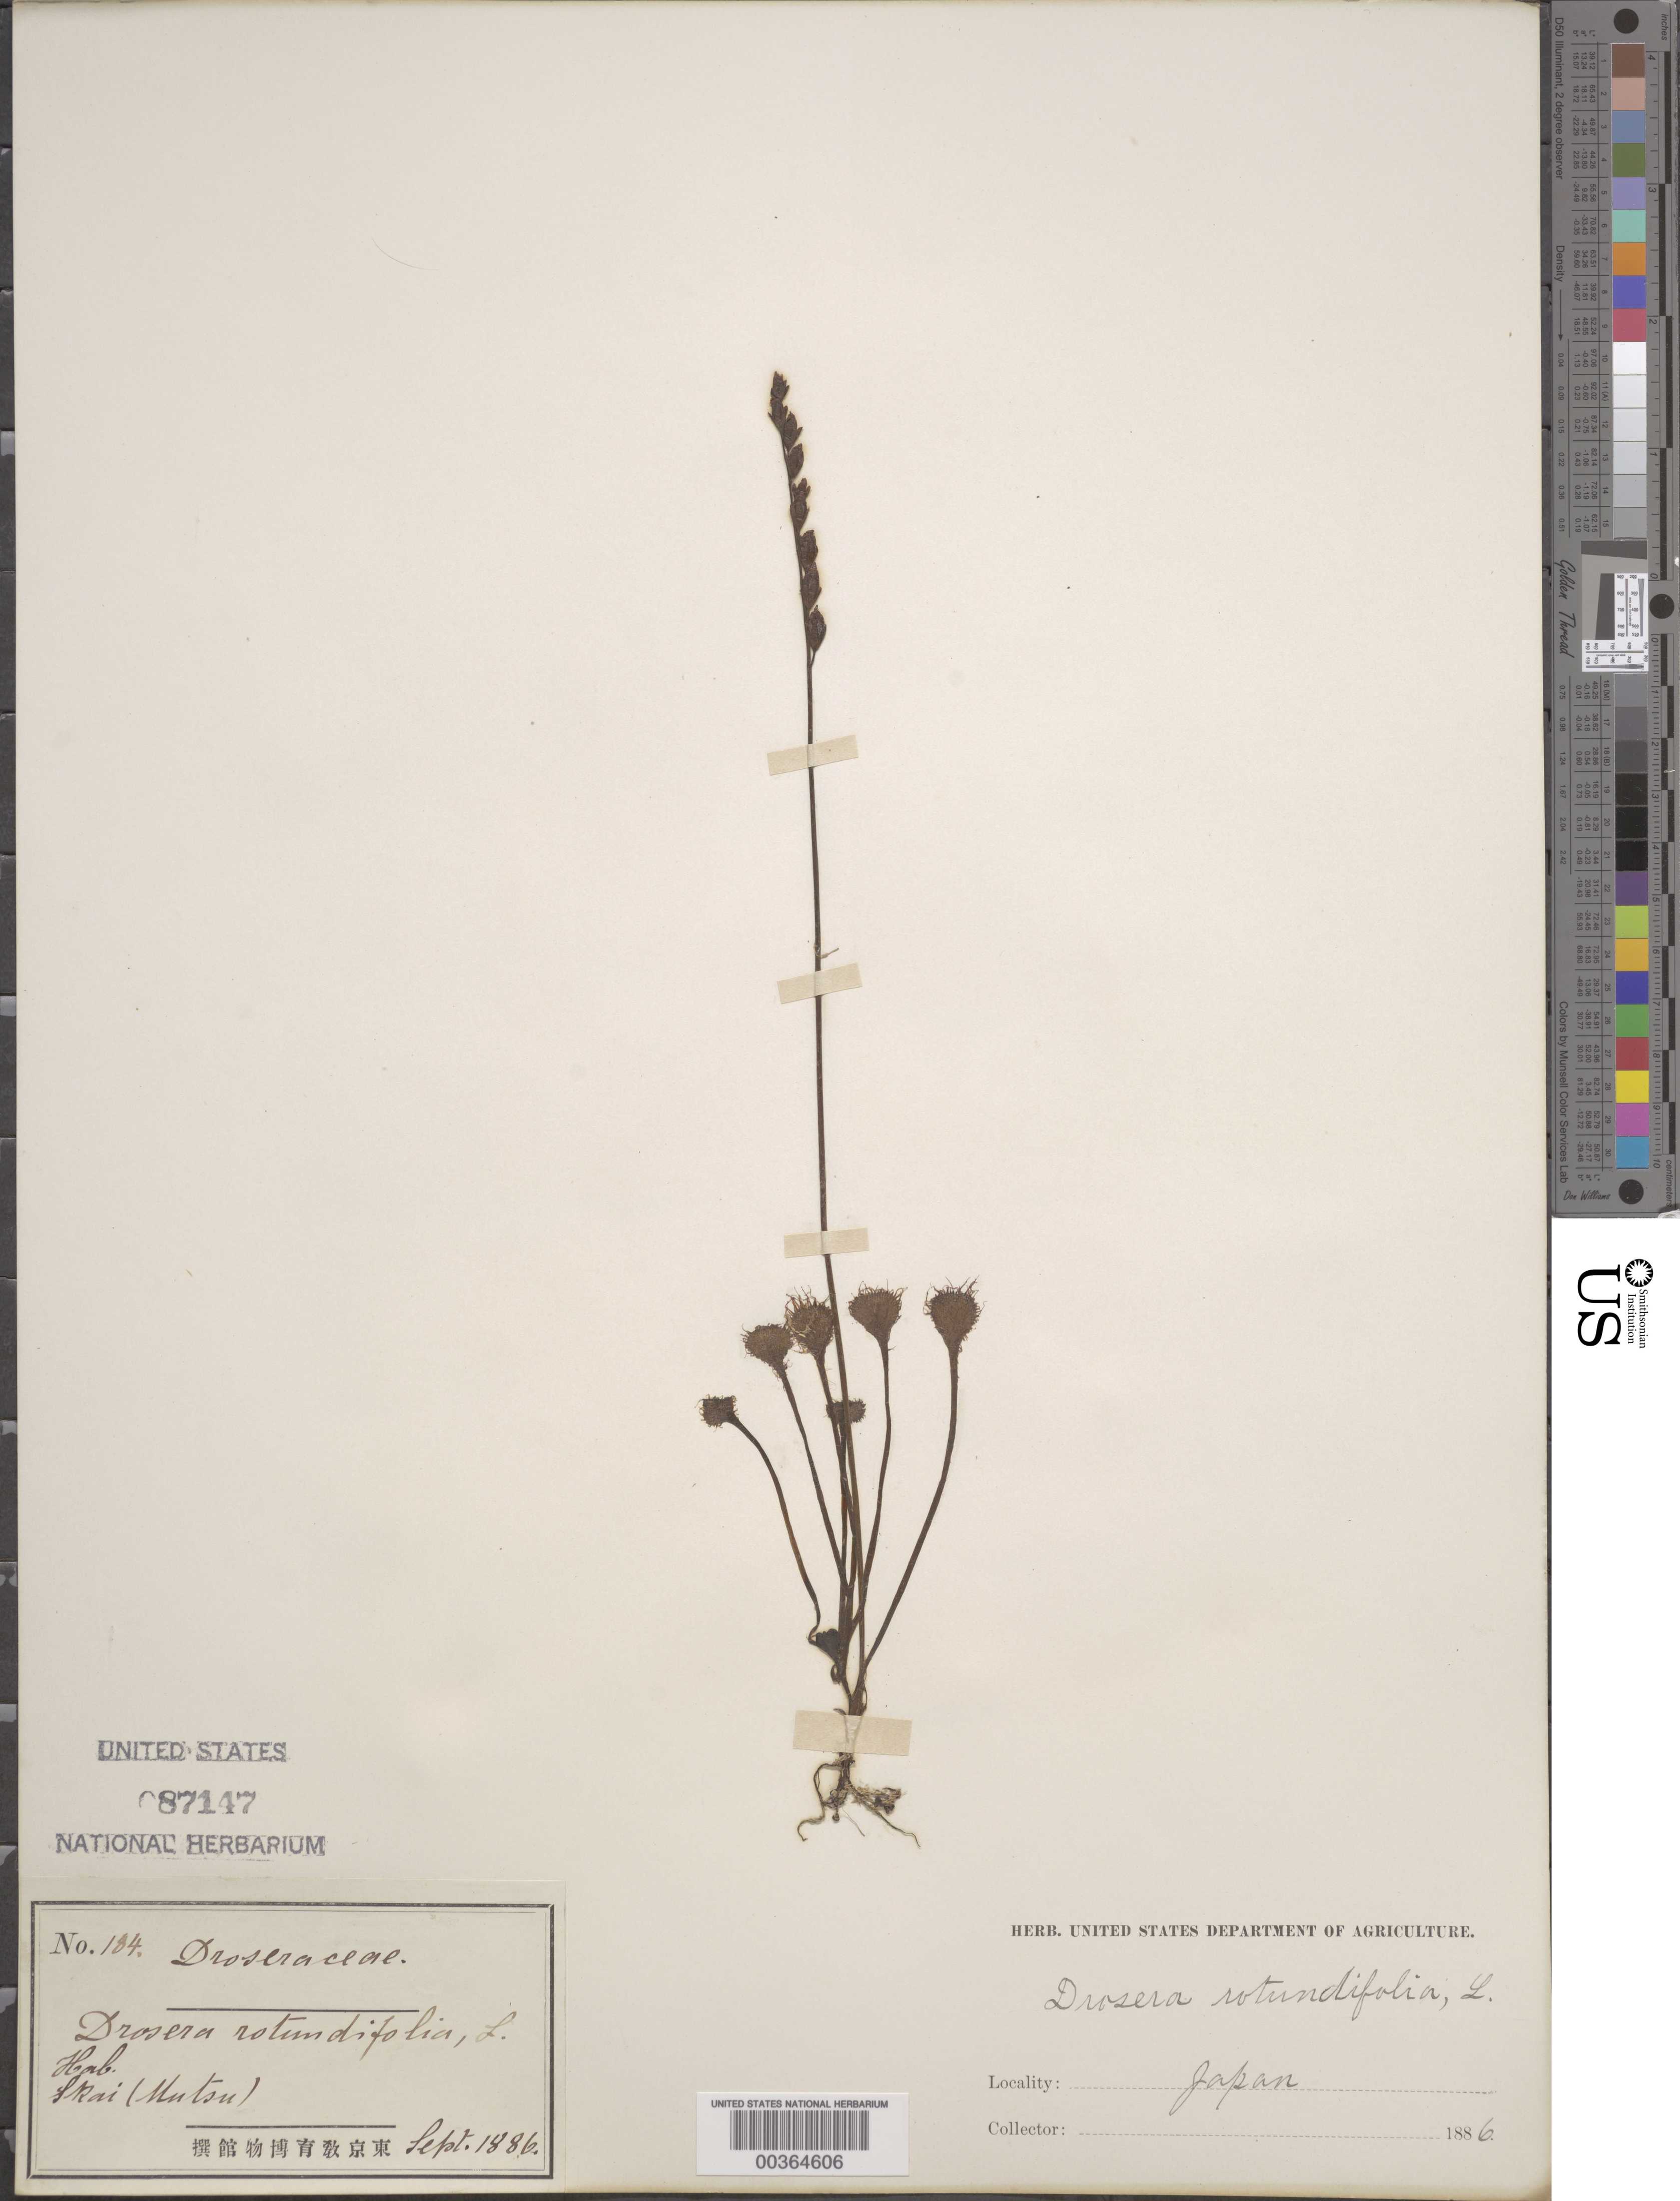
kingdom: Plantae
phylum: Tracheophyta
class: Magnoliopsida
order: Caryophyllales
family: Droseraceae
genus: Drosera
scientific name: Drosera rotundifolia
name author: L.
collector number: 184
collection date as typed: Sep 1886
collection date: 1886-09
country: Japan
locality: Skai (mutsu)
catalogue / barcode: US 87147